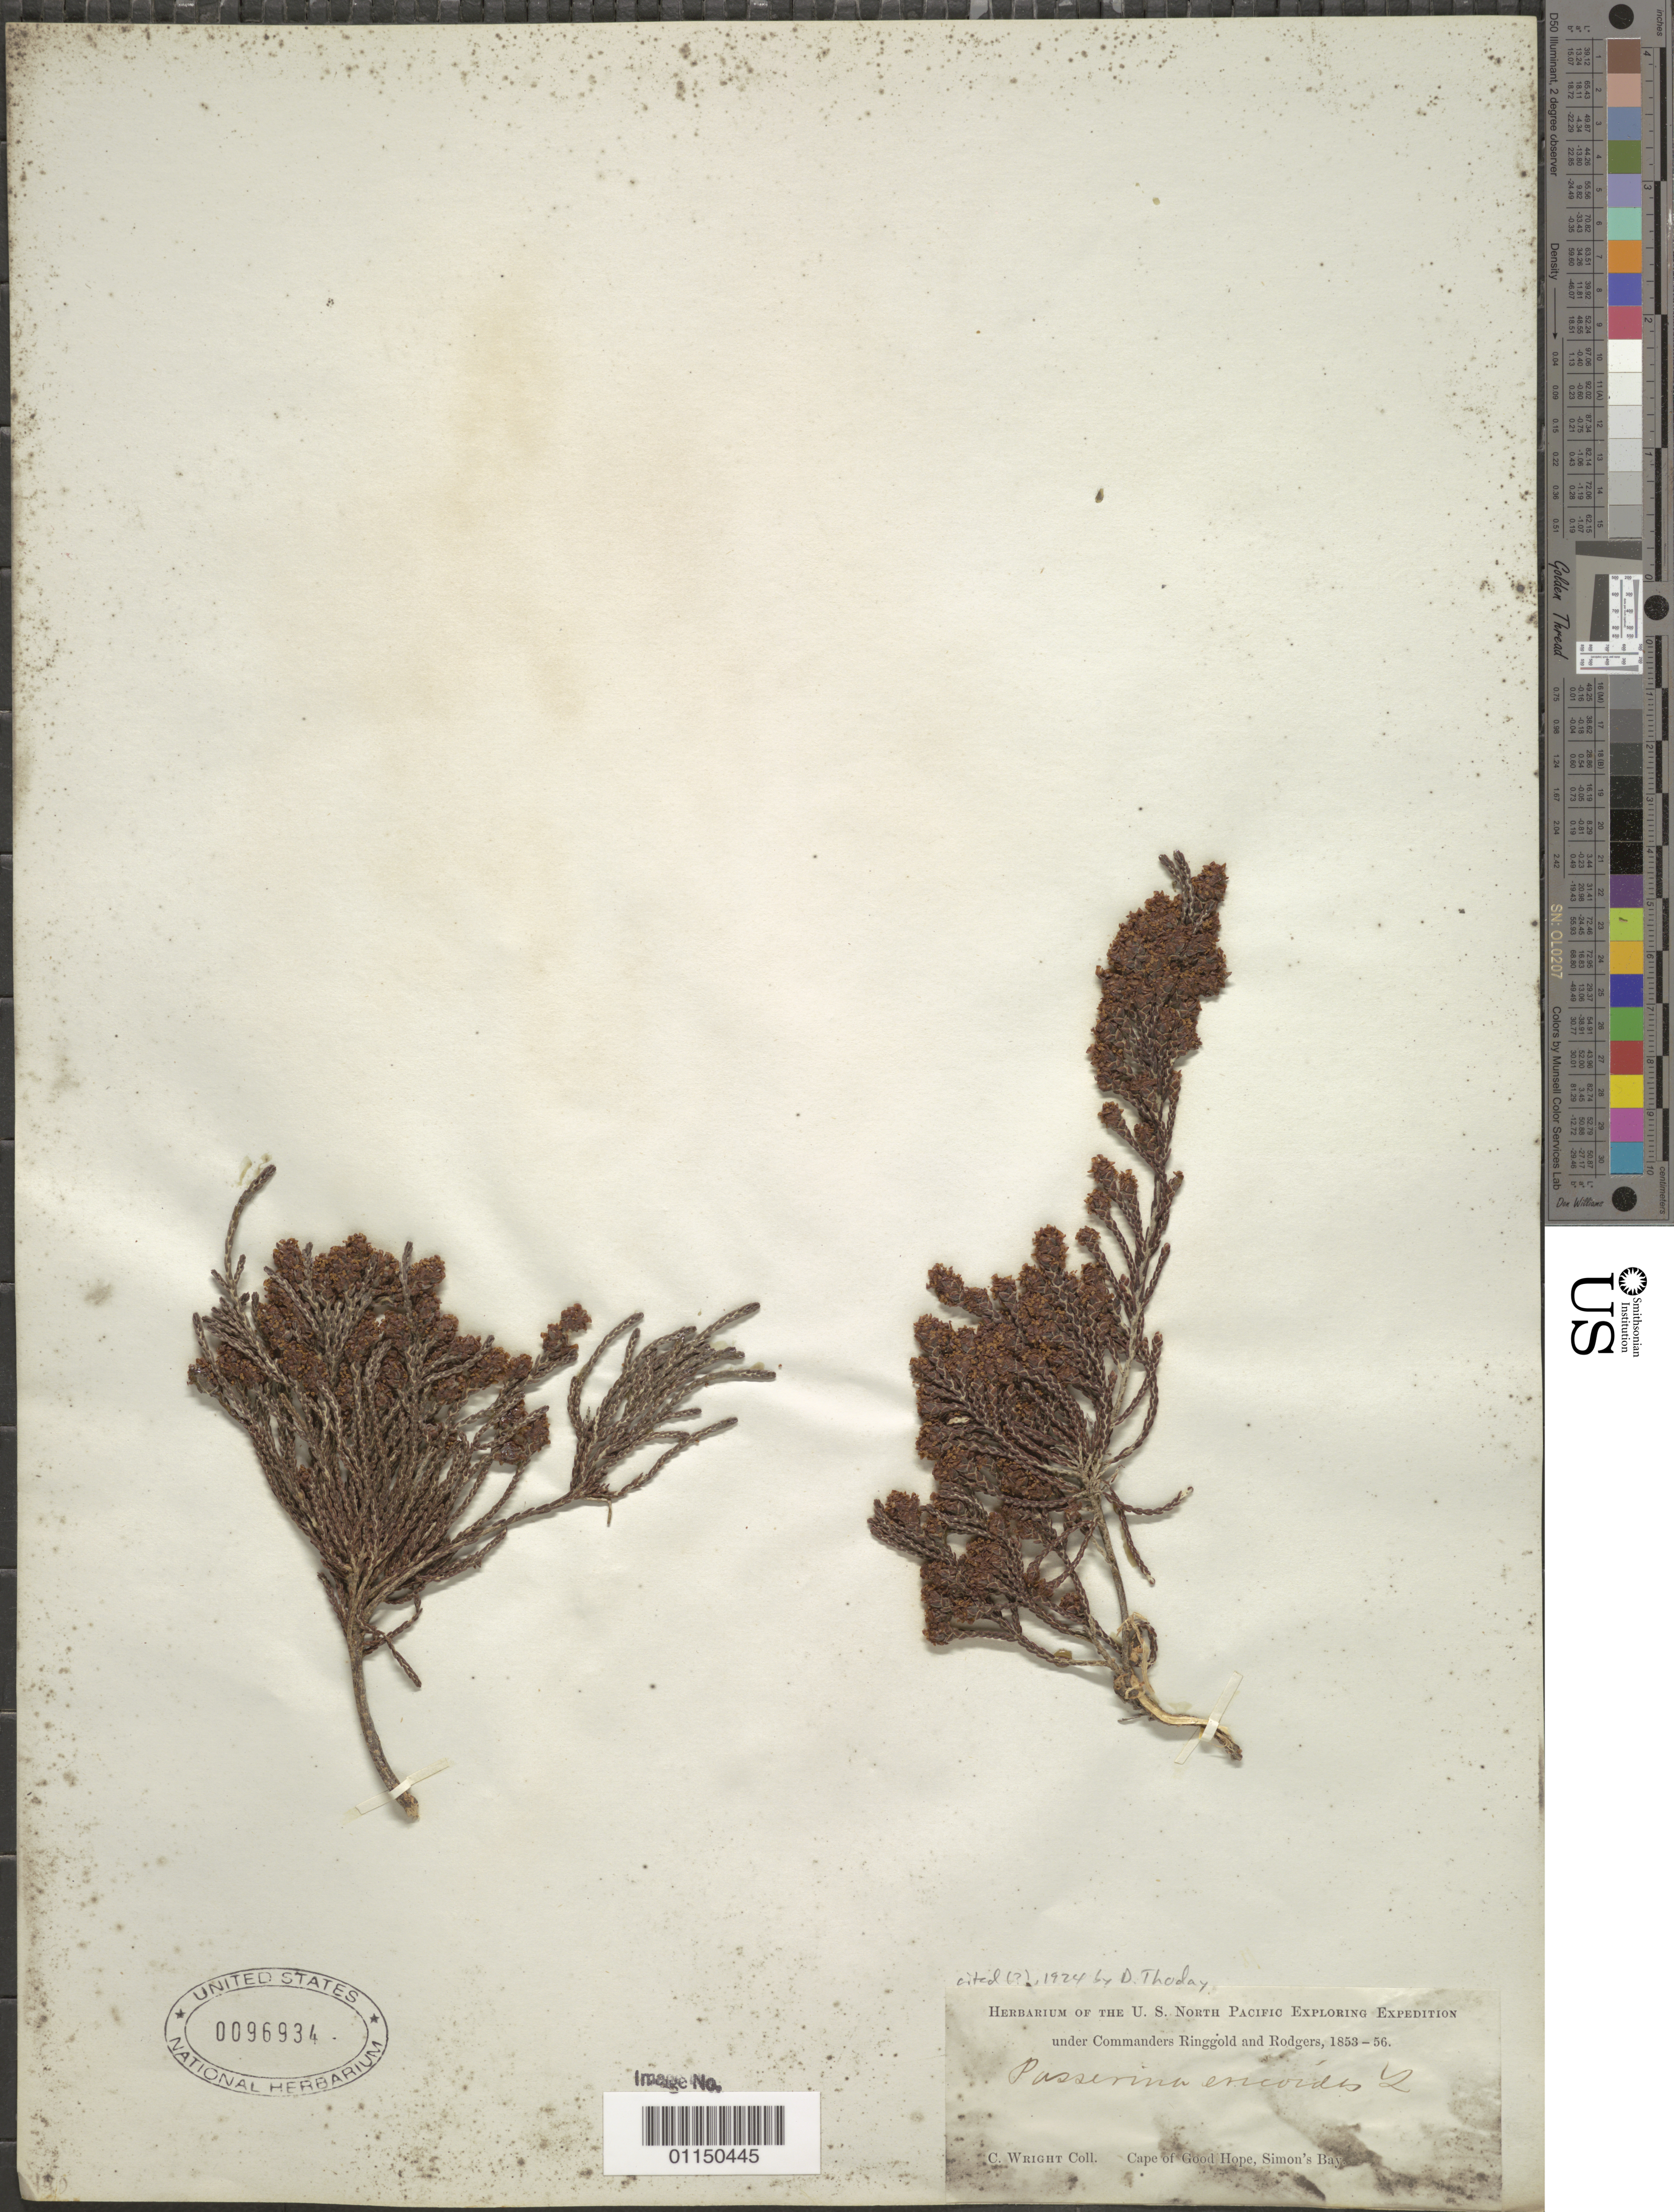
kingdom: Plantae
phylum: Tracheophyta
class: Magnoliopsida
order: Malvales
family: Thymelaeaceae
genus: Passerina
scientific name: Passerina ericoides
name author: L.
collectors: C. Wright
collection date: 1853/1856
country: South Africa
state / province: Western Cape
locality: Cape of Good Hope, Simon's Bay.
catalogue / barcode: US 96934